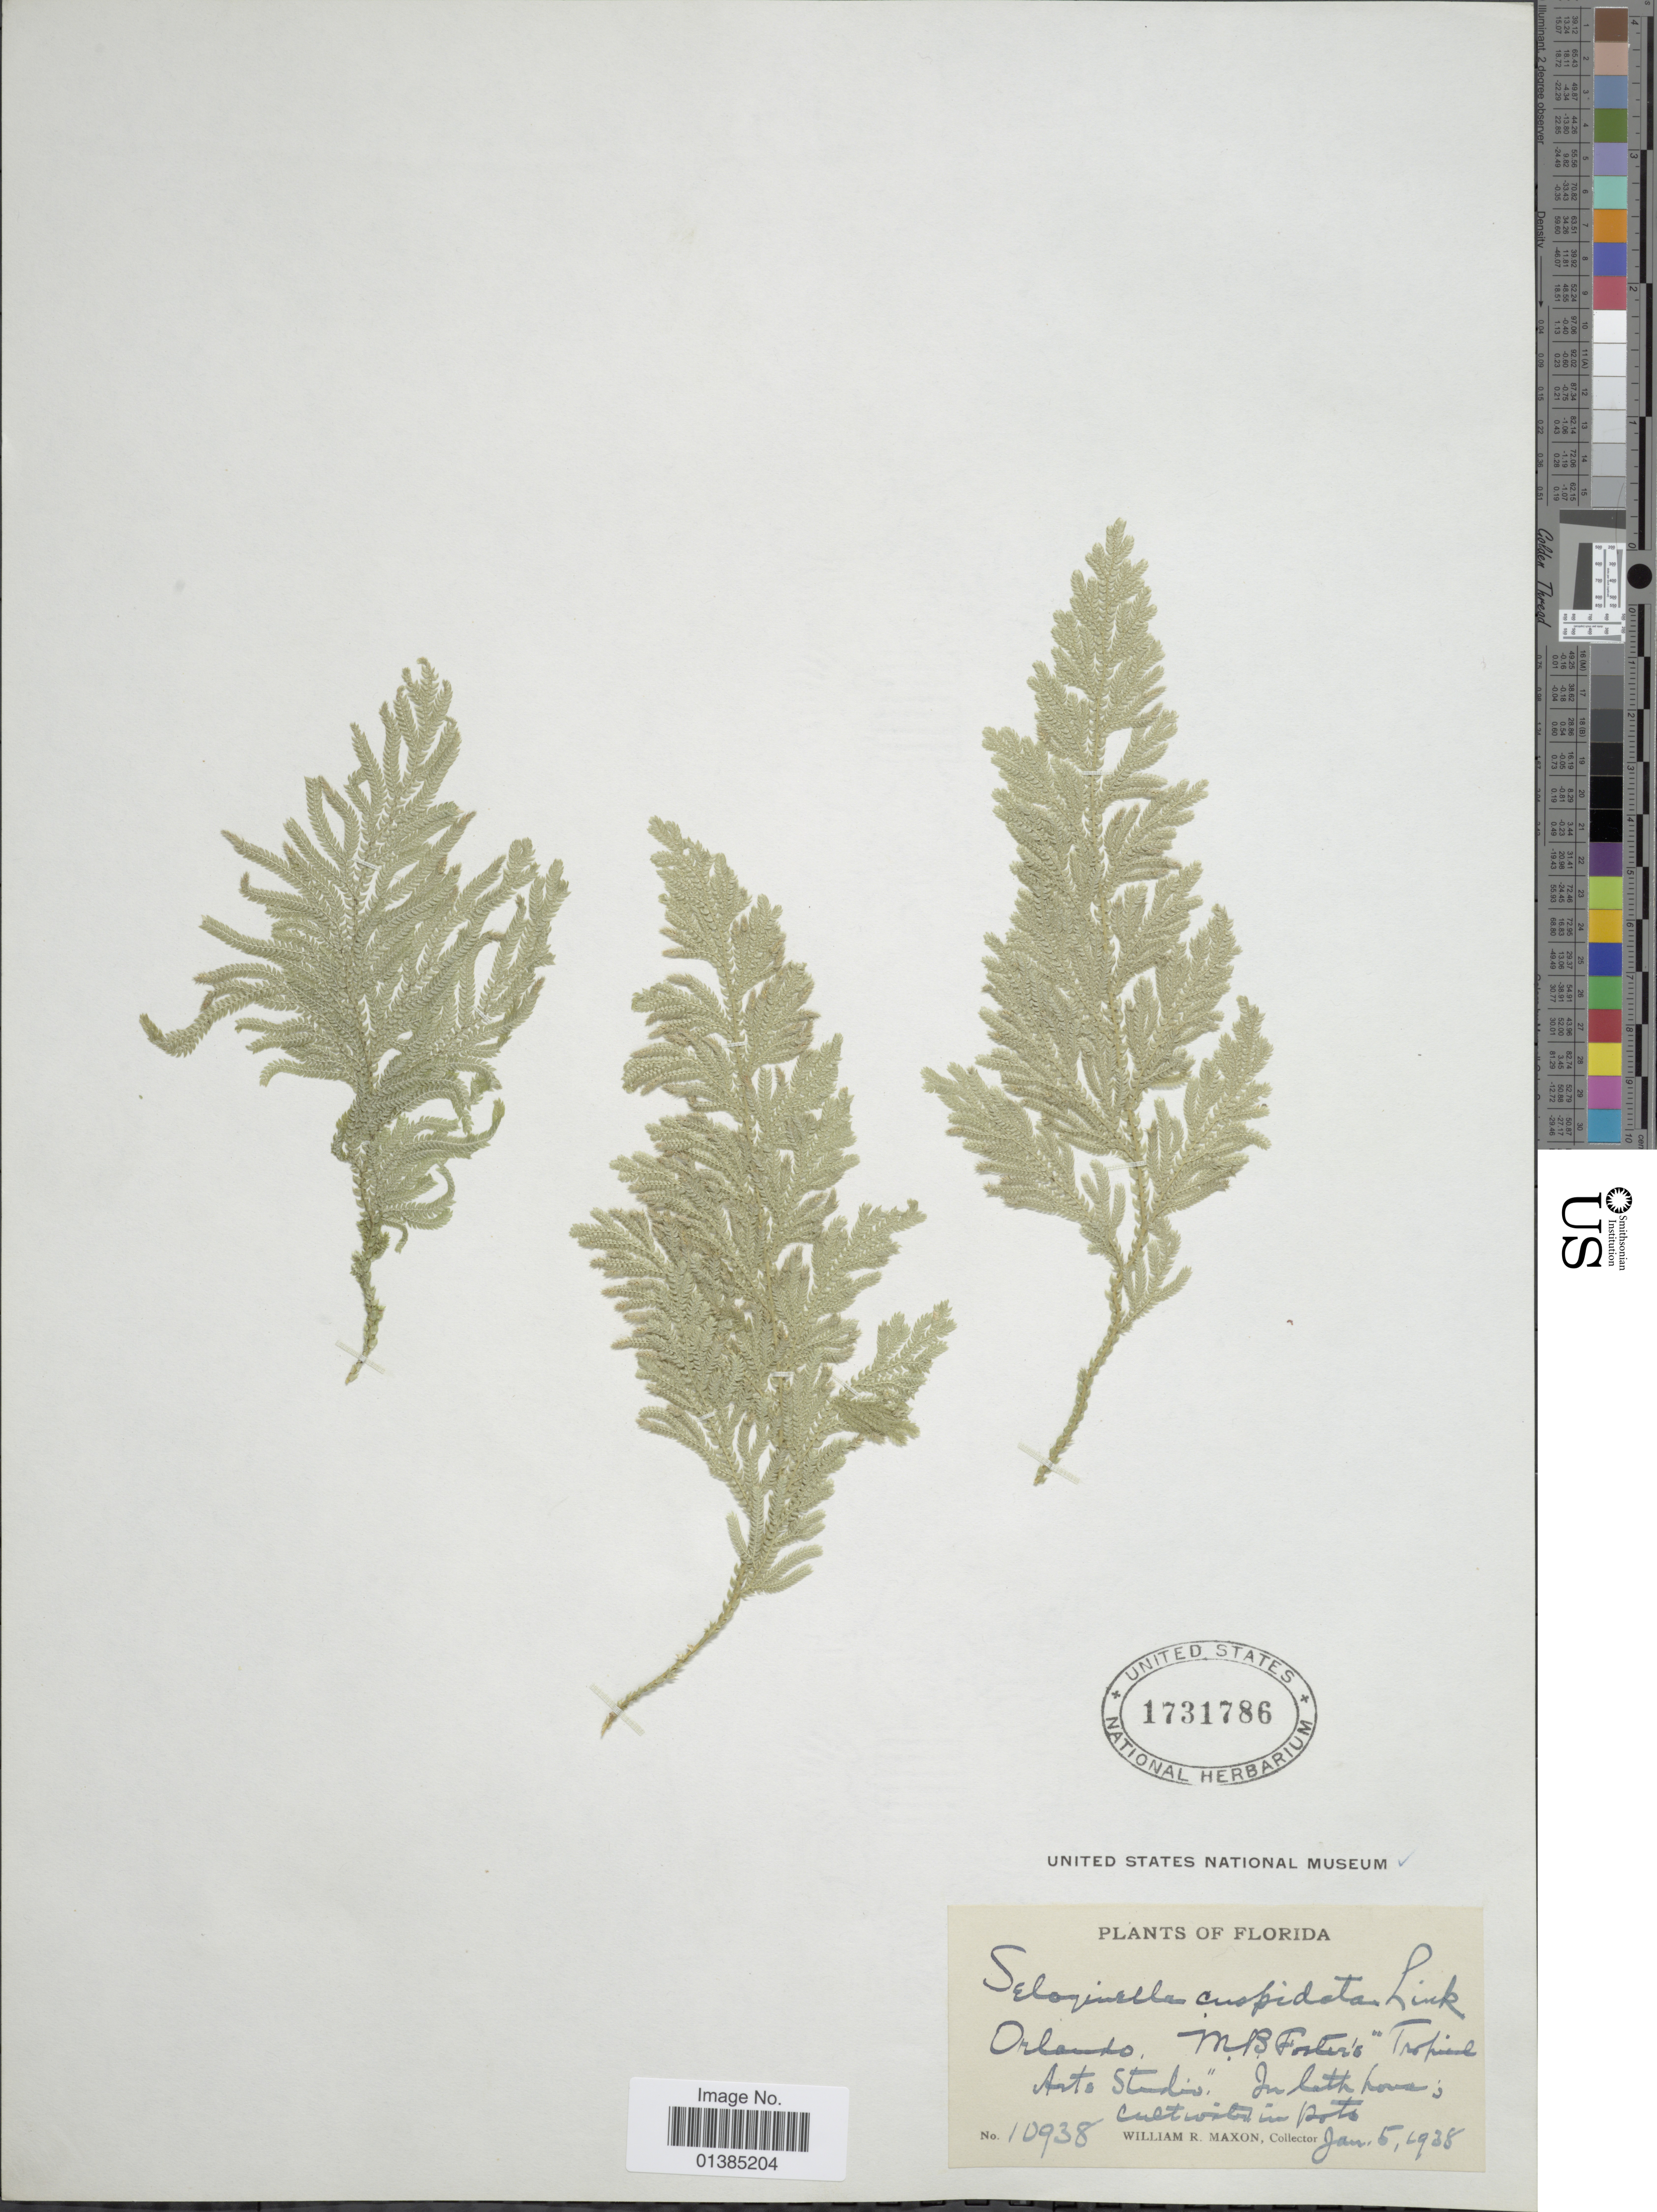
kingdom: Plantae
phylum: Tracheophyta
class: Lycopodiopsida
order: Selaginellales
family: Selaginellaceae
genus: Selaginella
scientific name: Selaginella pallescens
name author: (C. Presl) Spring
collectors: W. R. Maxon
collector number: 10938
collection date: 1938-01-05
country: United States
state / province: Florida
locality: Orlando M.B. Foster's "Tropical Arts Studio".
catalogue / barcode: US 1731786